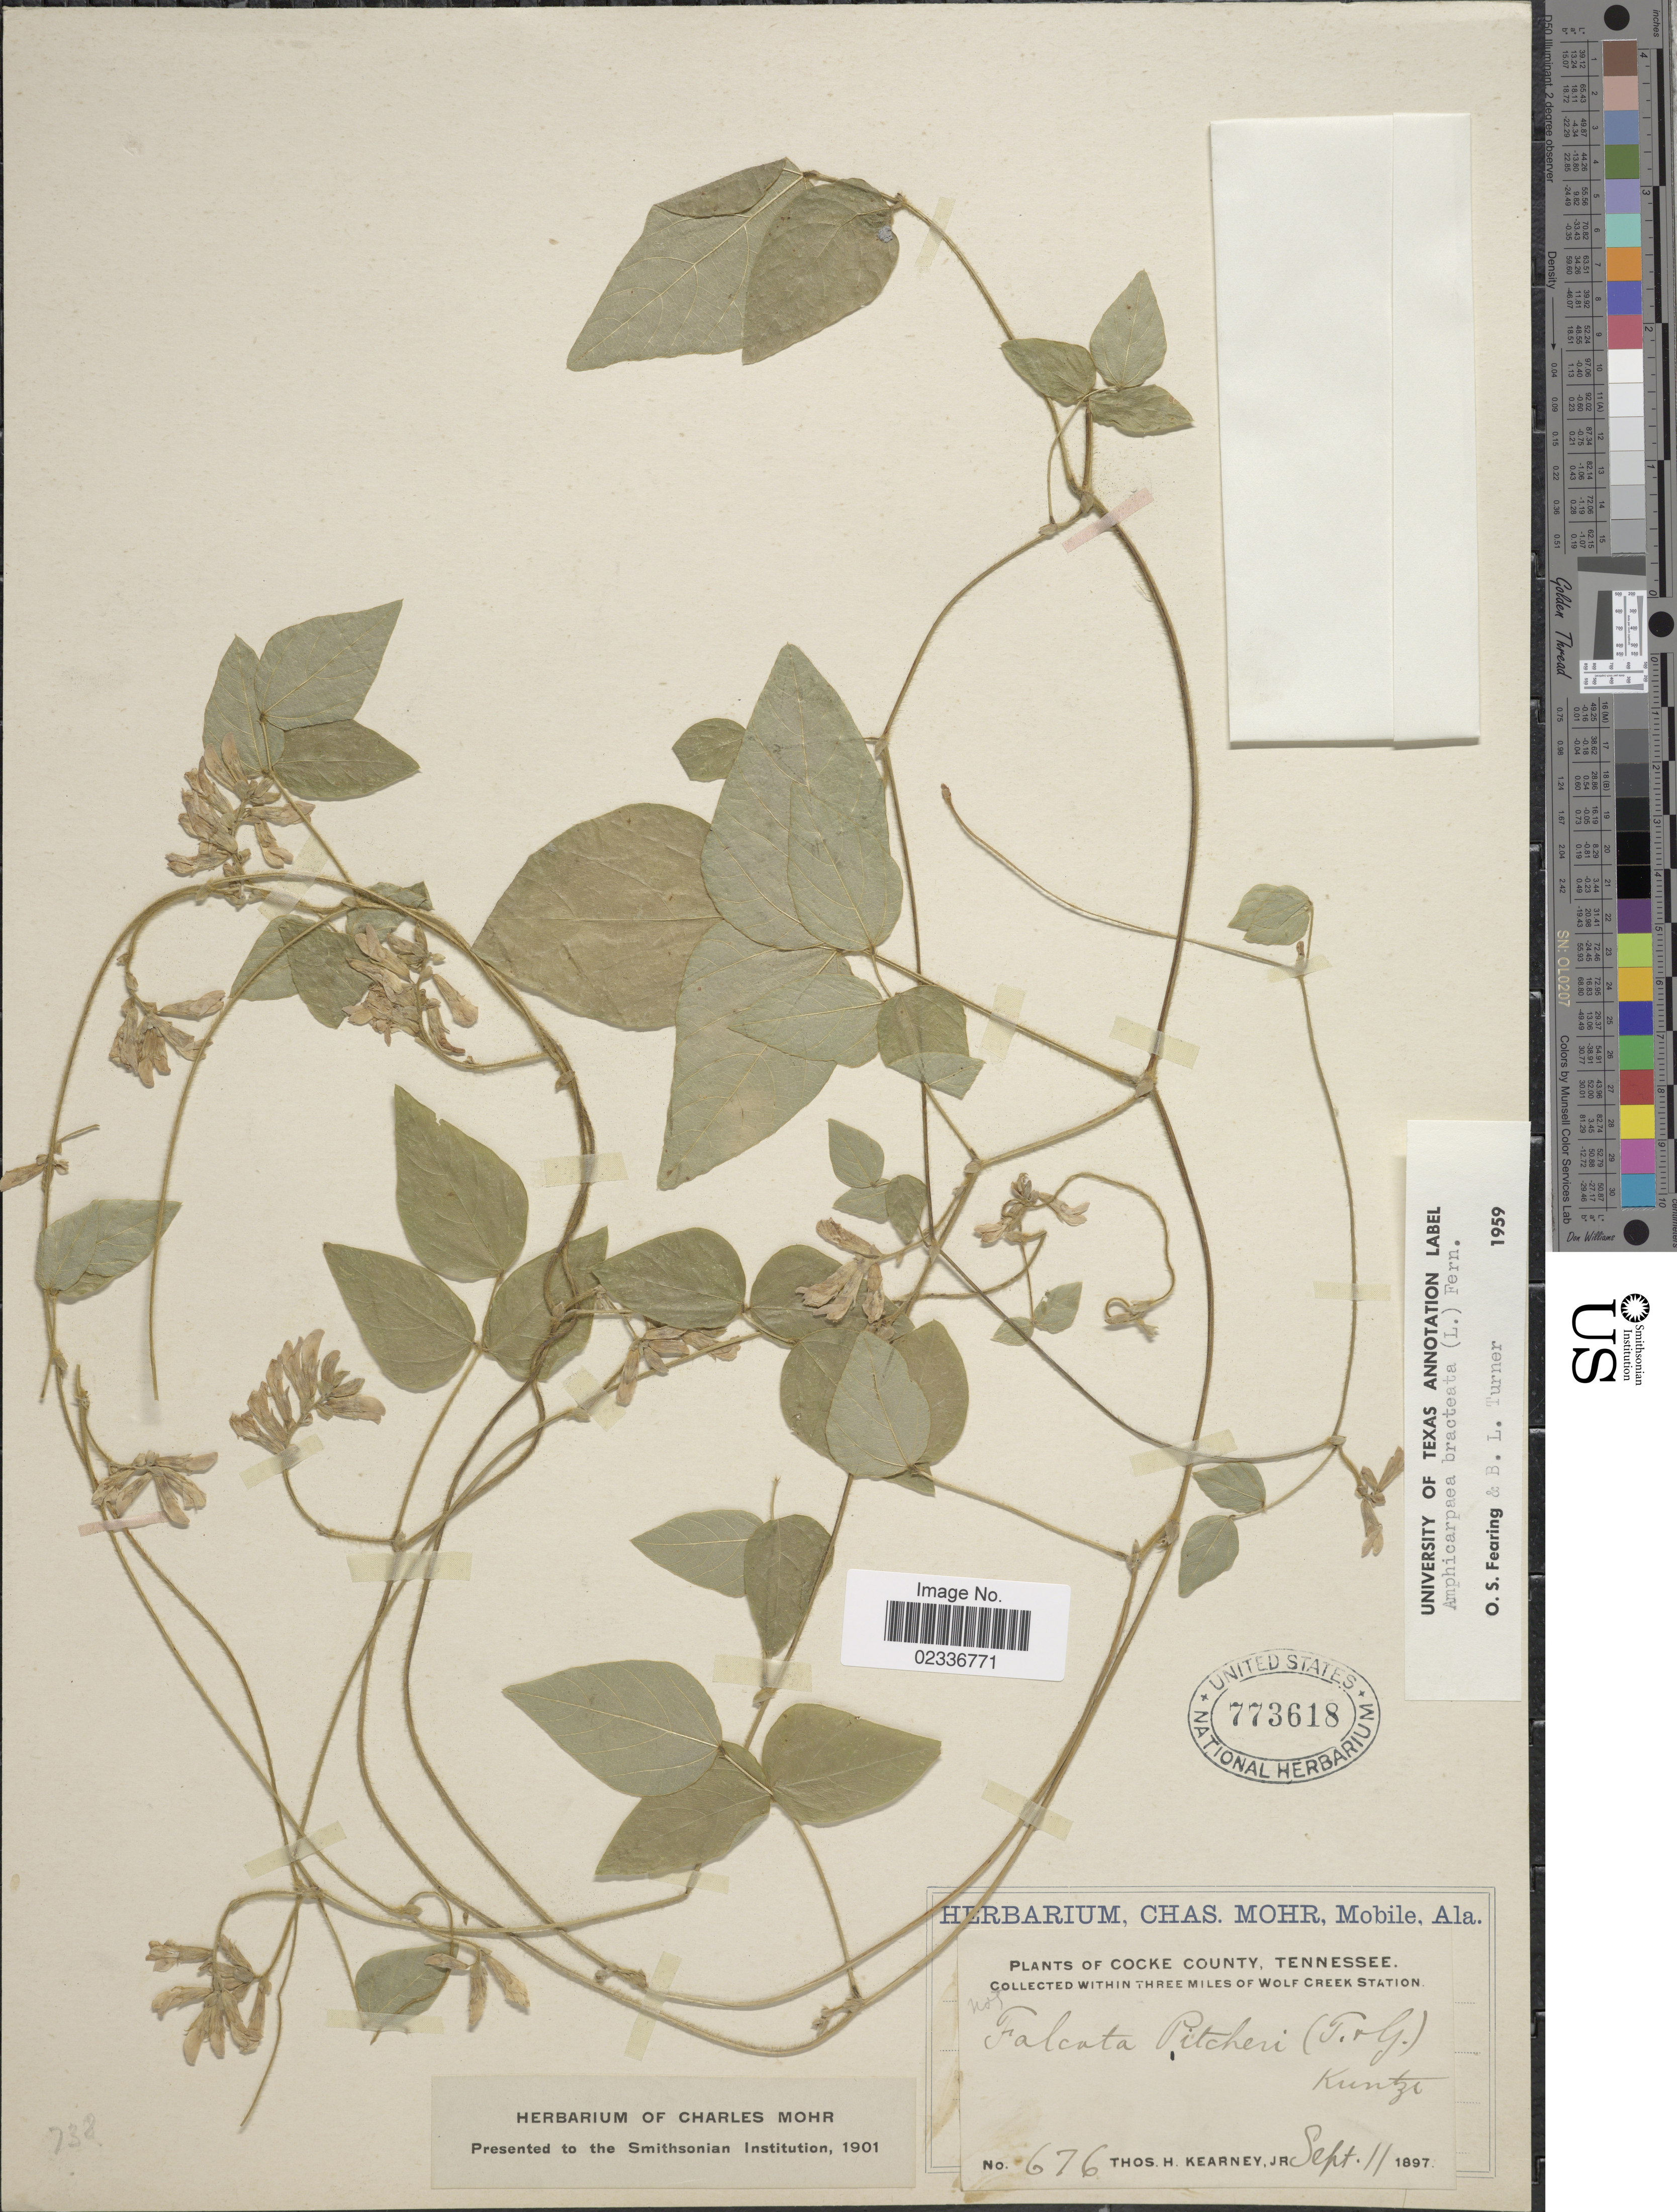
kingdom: Plantae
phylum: Tracheophyta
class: Magnoliopsida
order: Fabales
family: Fabaceae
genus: Amphicarpaea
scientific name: Amphicarpaea bracteata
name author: (L.) Fernald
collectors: T. H. Kearney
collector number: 676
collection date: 1897-09-11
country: United States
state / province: Tennessee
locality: Cocke County, within three miles of Wolf Creek Station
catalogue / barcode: US 773618